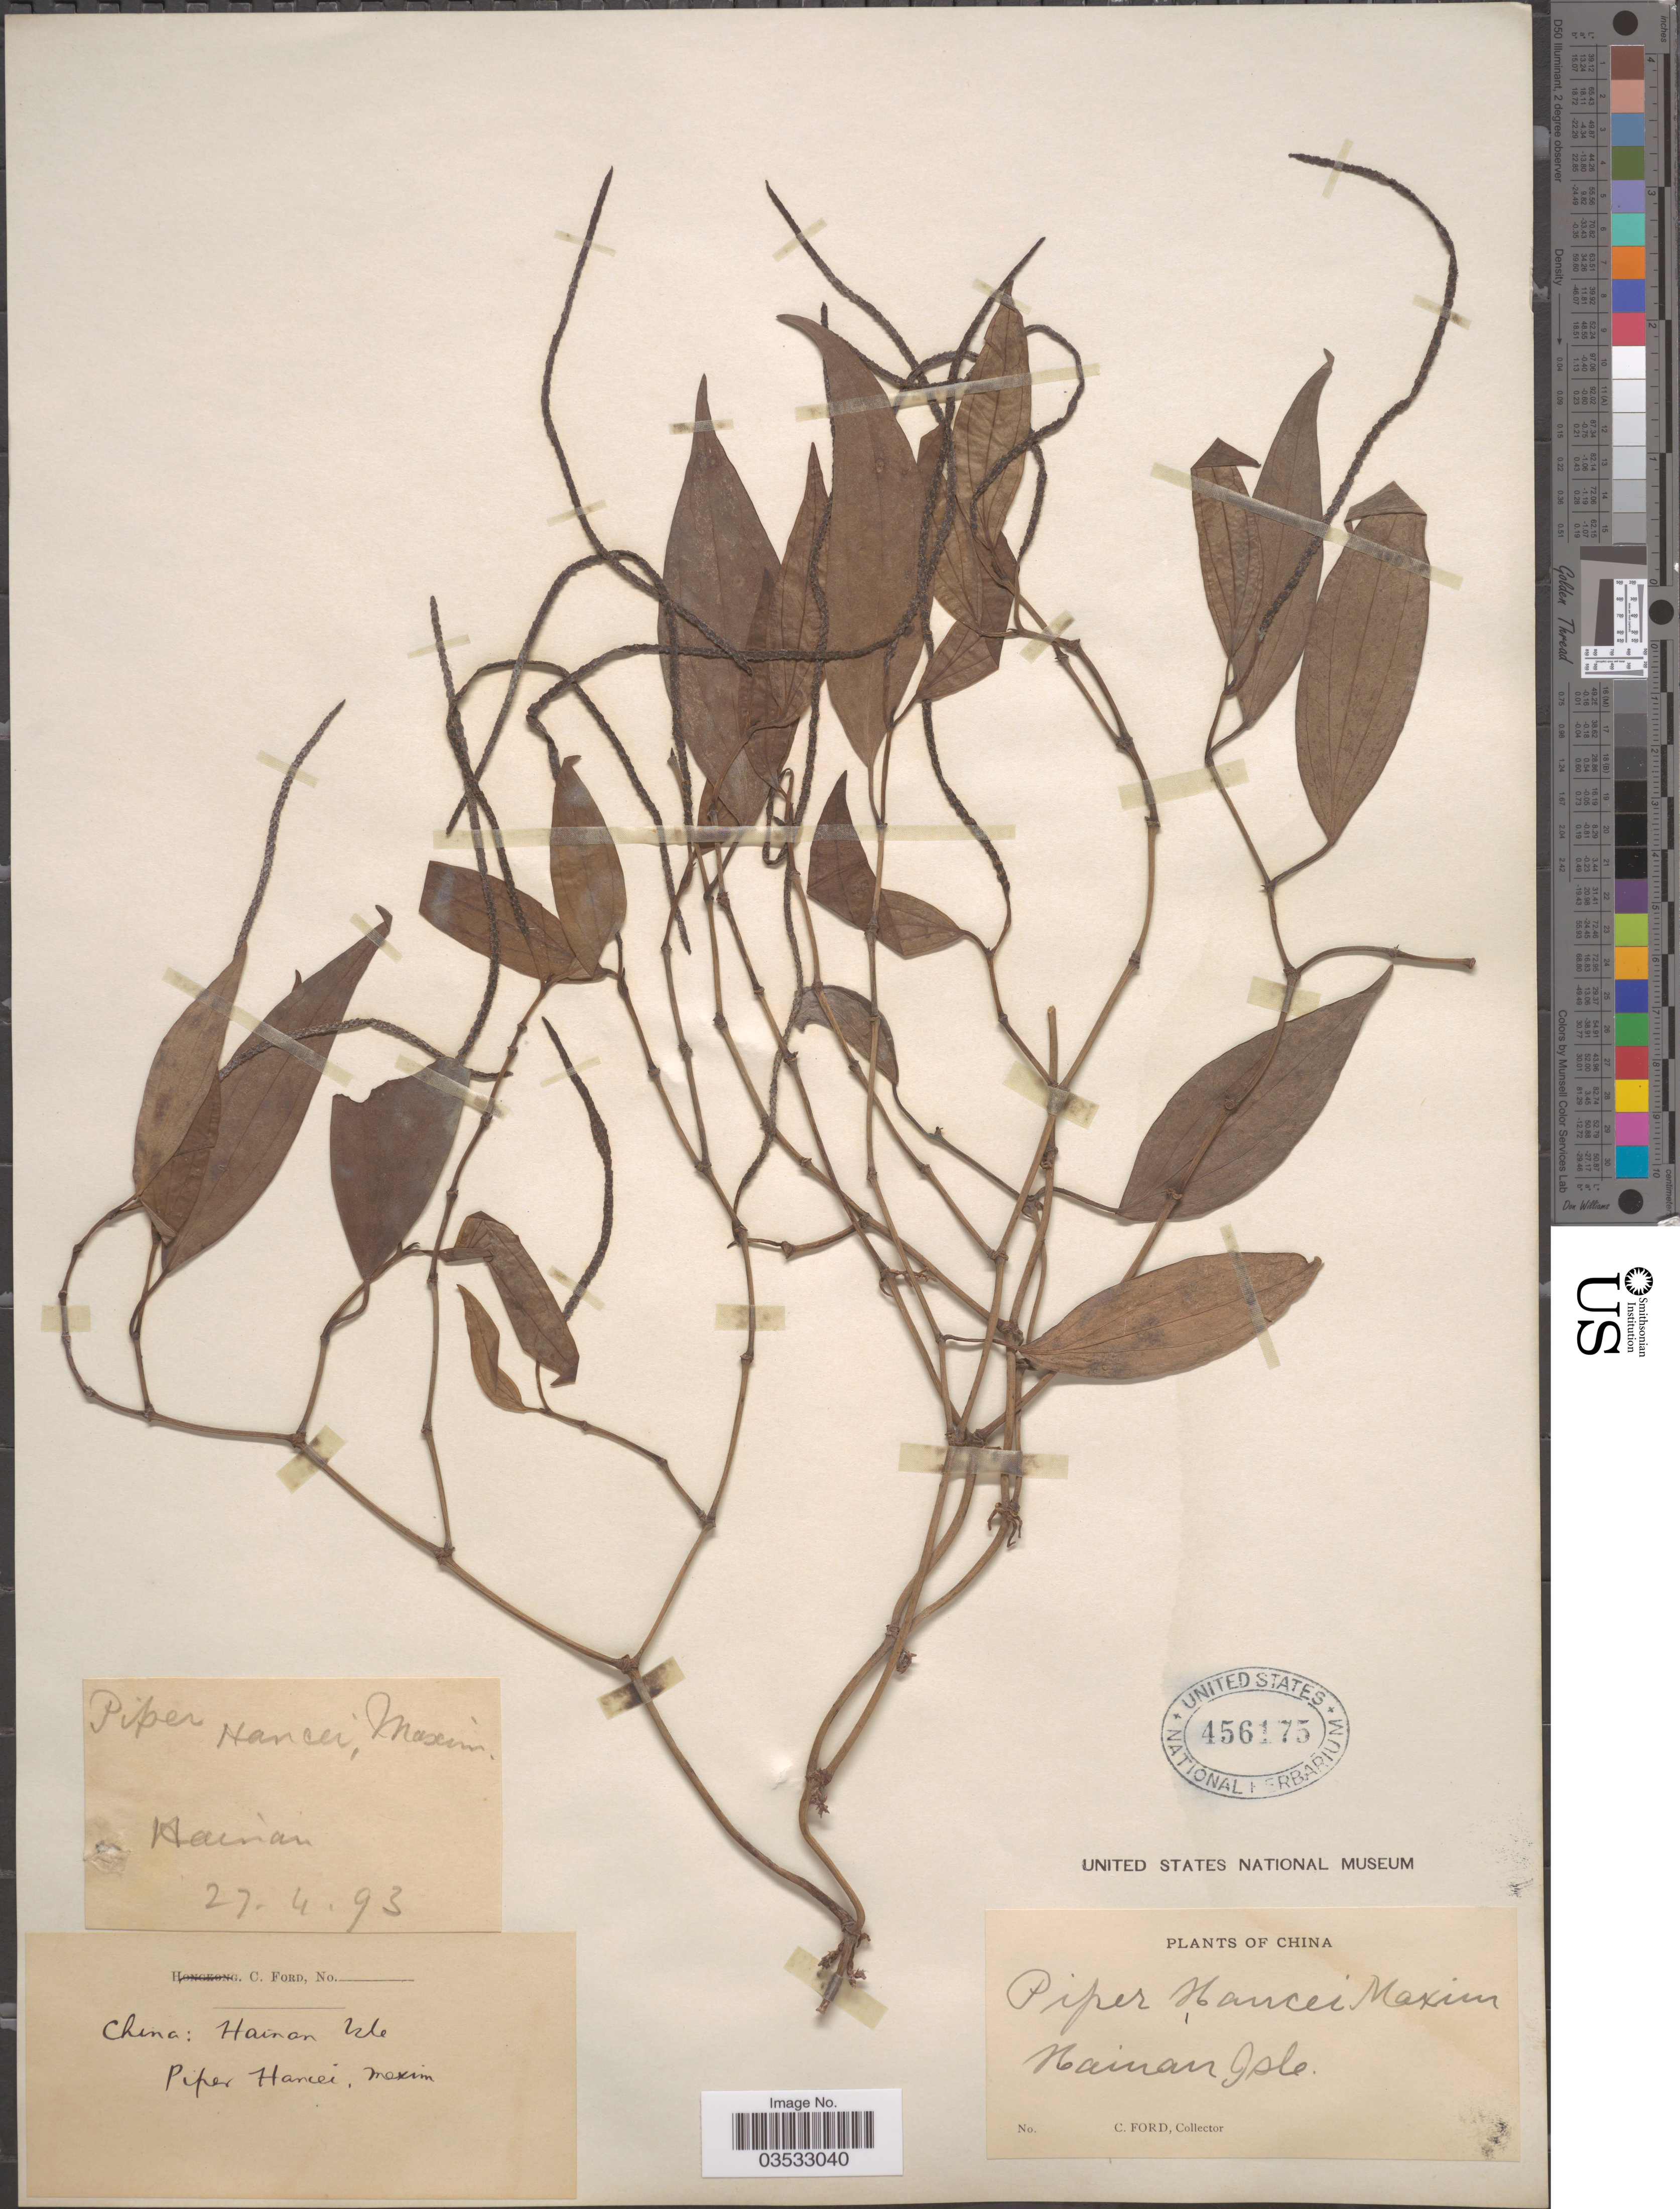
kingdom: Plantae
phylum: Tracheophyta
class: Magnoliopsida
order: Piperales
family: Piperaceae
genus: Piper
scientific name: Piper hancei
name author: Maxim.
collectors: C. Ford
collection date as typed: Transcribed d/m/y: 27/4/93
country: China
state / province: Hainan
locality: Hainan Isle.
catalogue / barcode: US 456175